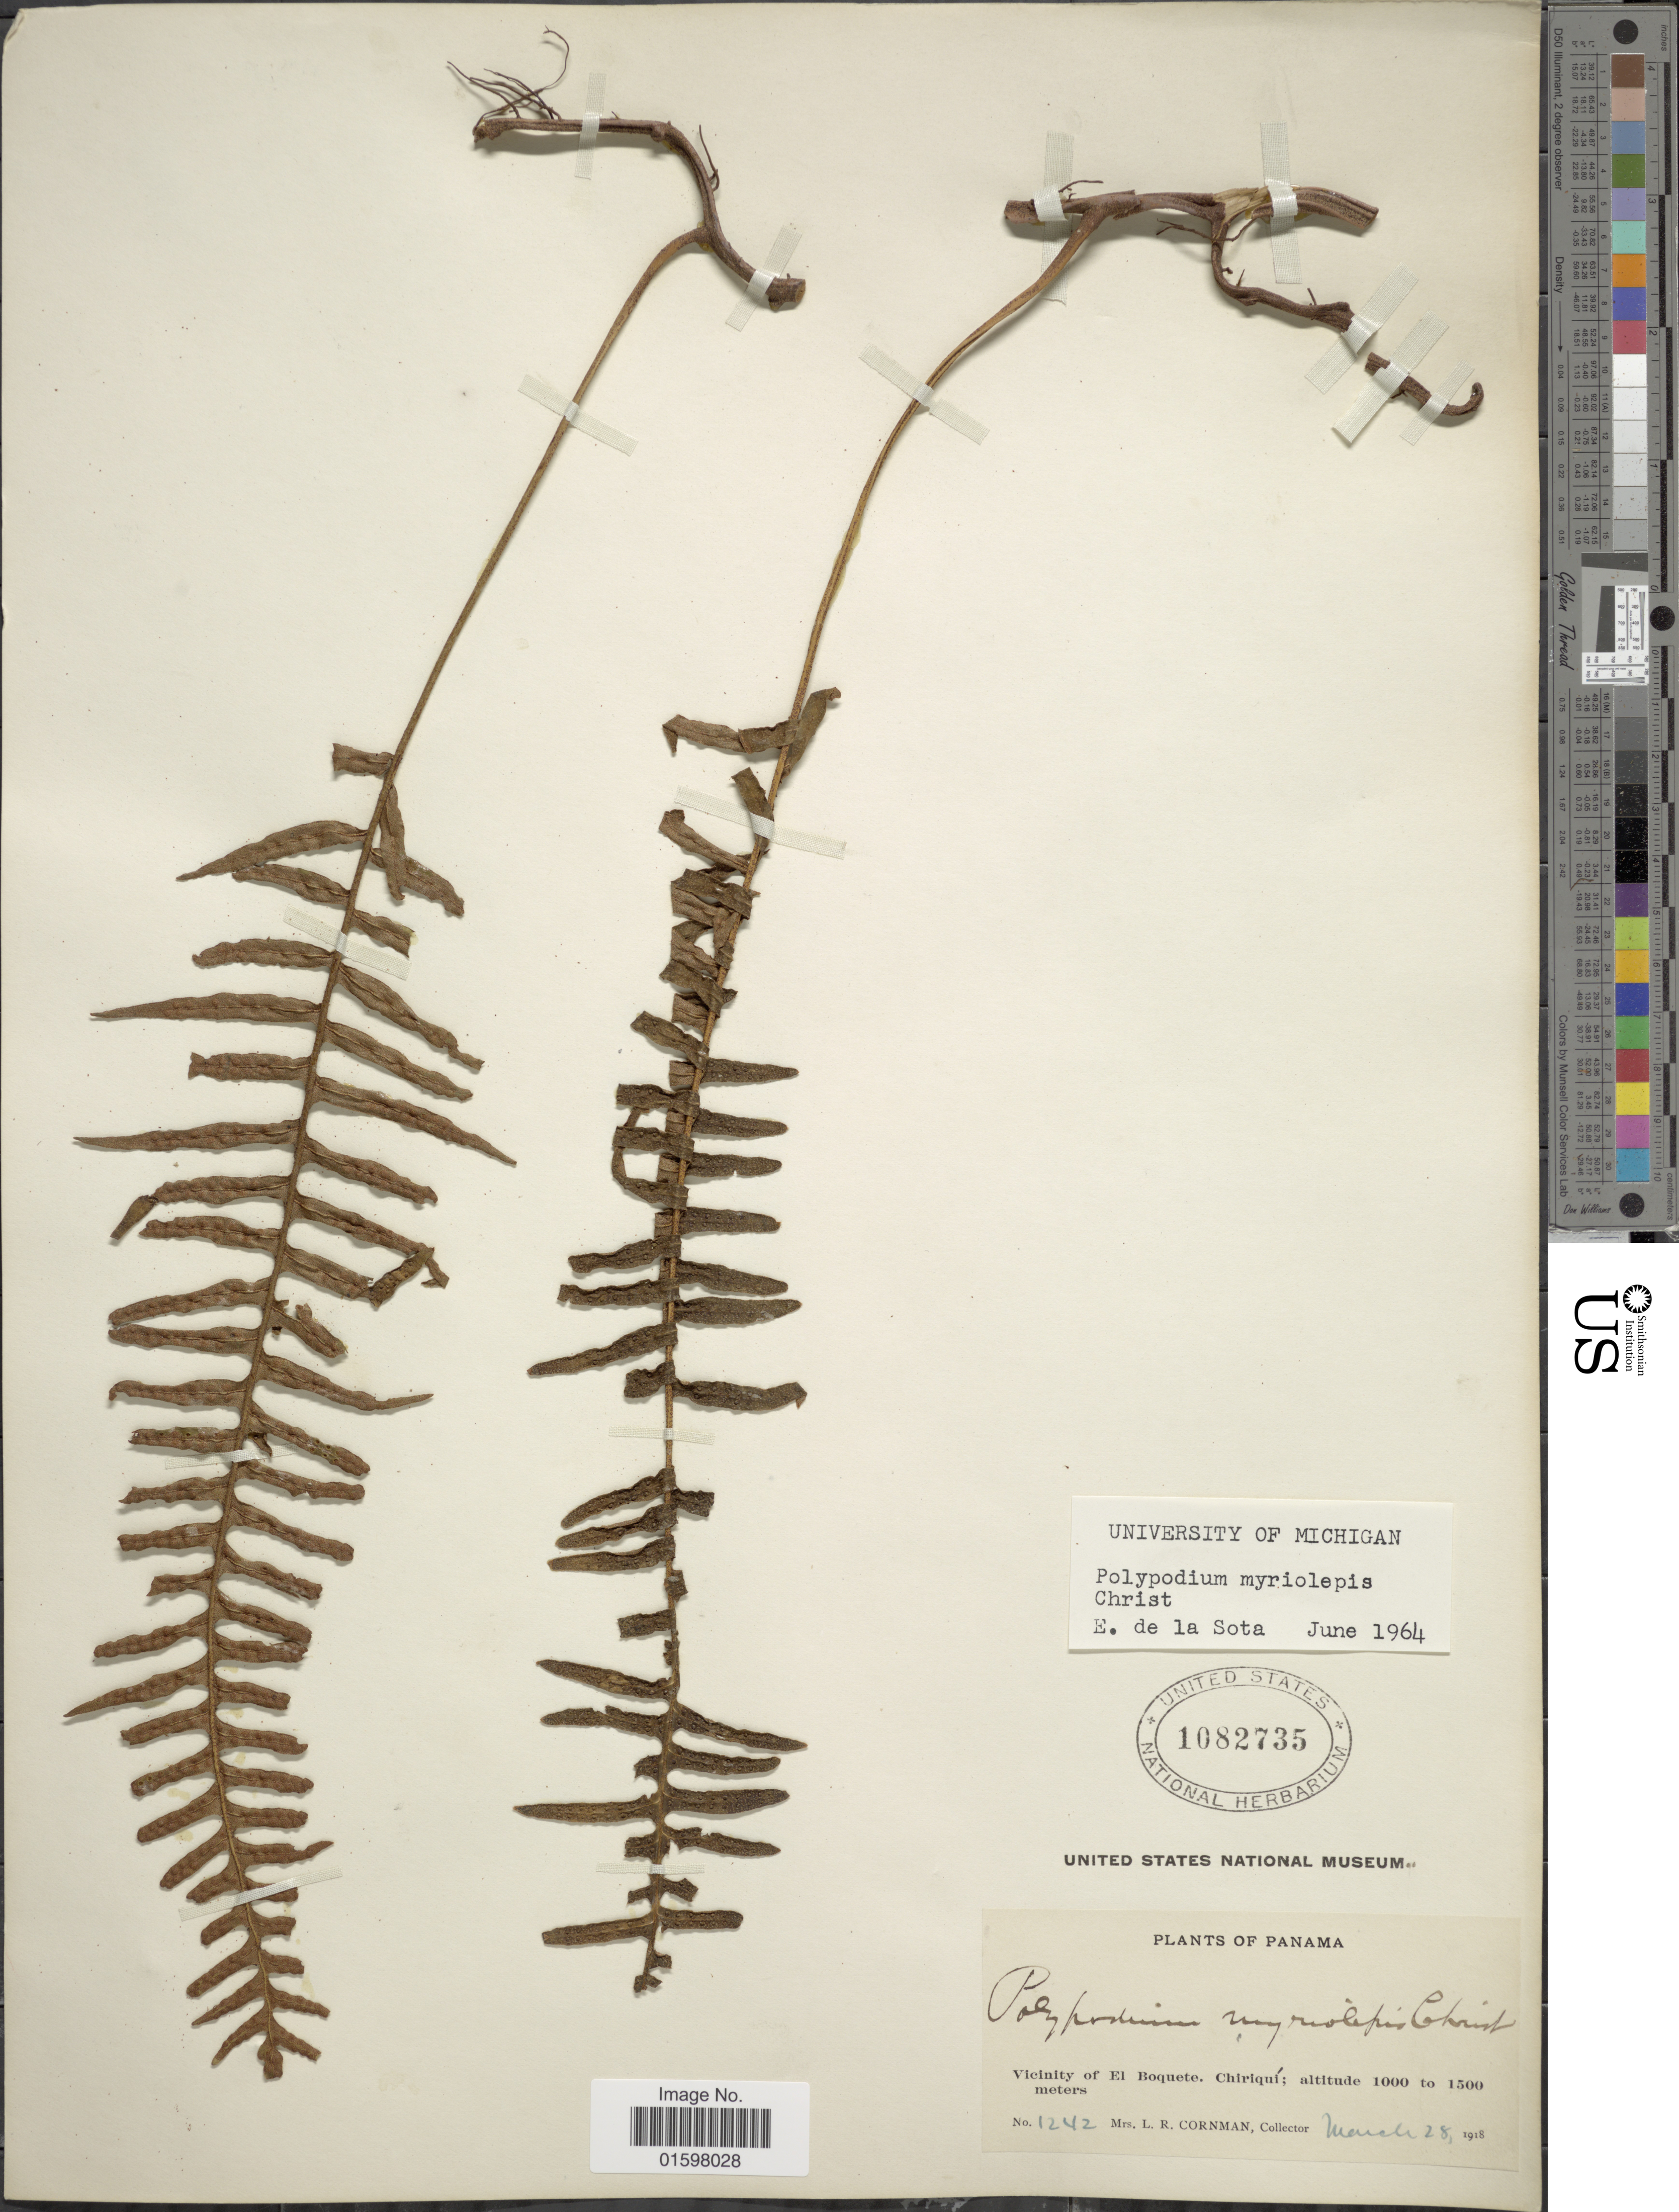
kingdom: Plantae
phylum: Tracheophyta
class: Polypodiopsida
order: Polypodiales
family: Polypodiaceae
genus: Pleopeltis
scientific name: Pleopeltis myriolepis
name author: (Christ) A.R. Sm. & Tejero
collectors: L. Cornman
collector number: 1242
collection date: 1918-03-28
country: Panama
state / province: Chiriqui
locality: Vicinity of EL Boquete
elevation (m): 1000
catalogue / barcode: US 1082735